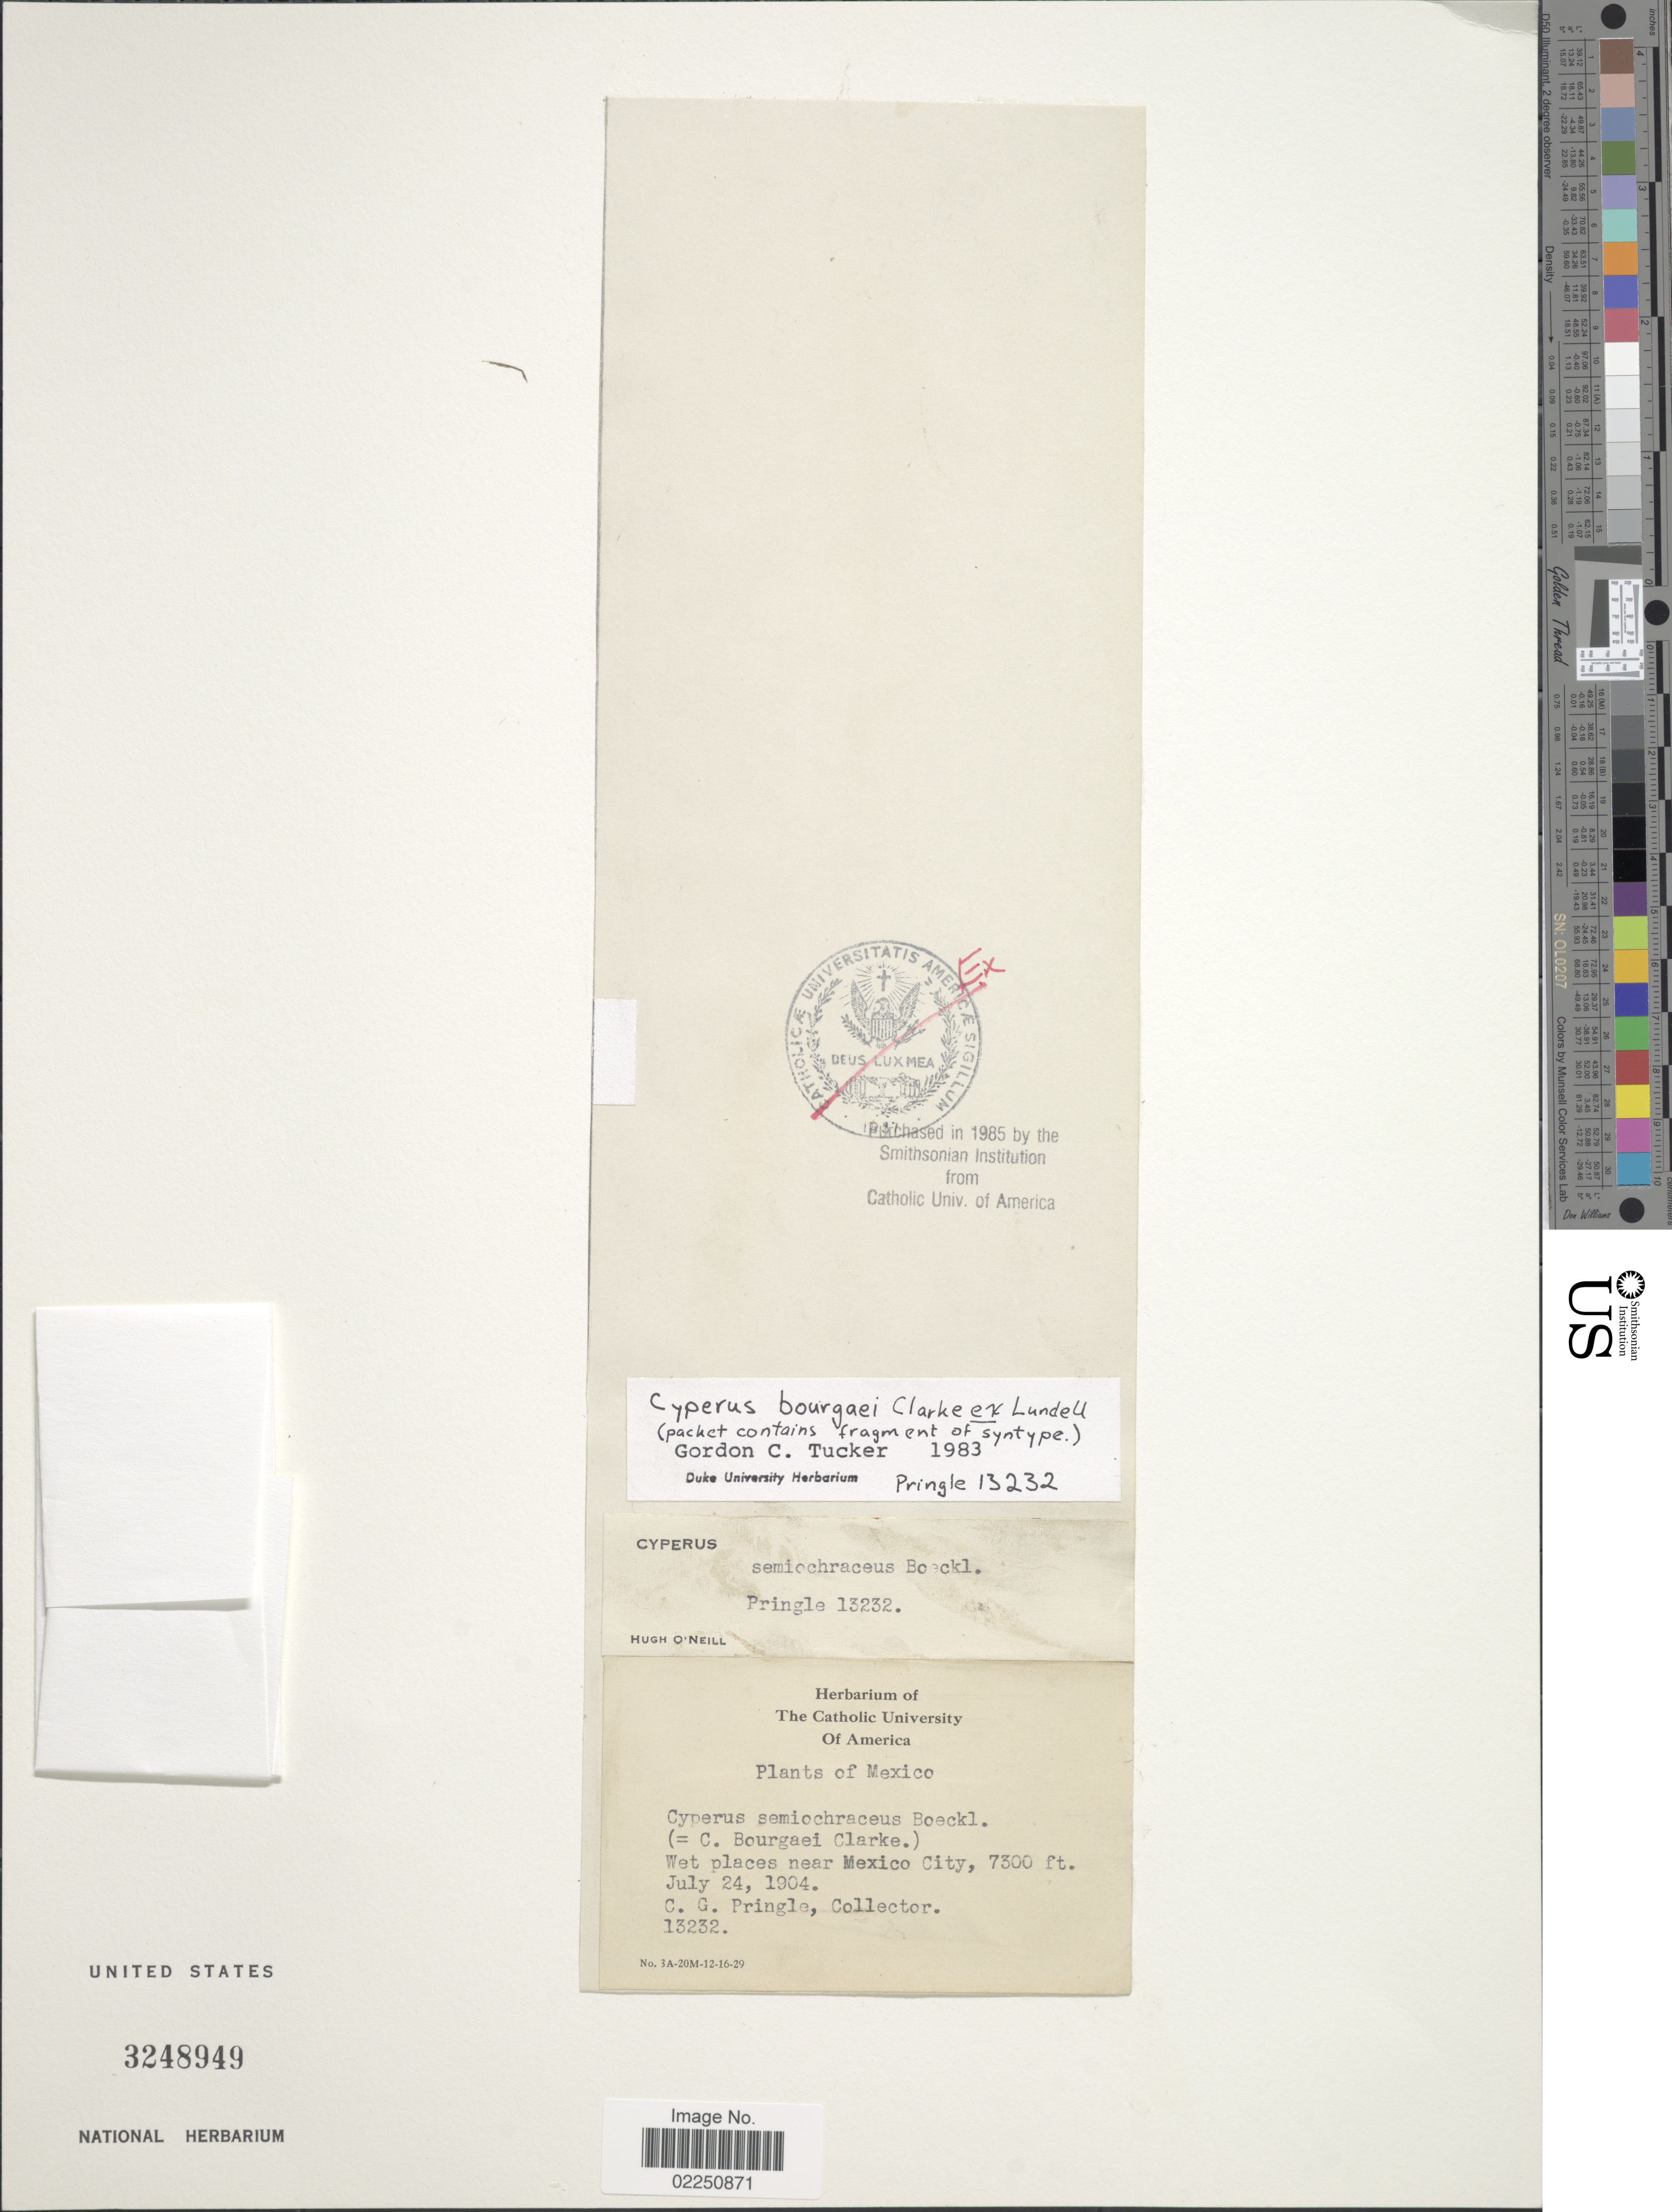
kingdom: Plantae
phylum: Tracheophyta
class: Liliopsida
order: Poales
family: Cyperaceae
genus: Cyperus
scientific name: Cyperus semiochraceus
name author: Boeckeler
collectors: C. G. Pringle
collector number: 13232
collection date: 1904-07-24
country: Mexico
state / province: México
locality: Wet places near Mexico City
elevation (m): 2225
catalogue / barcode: US 3248949